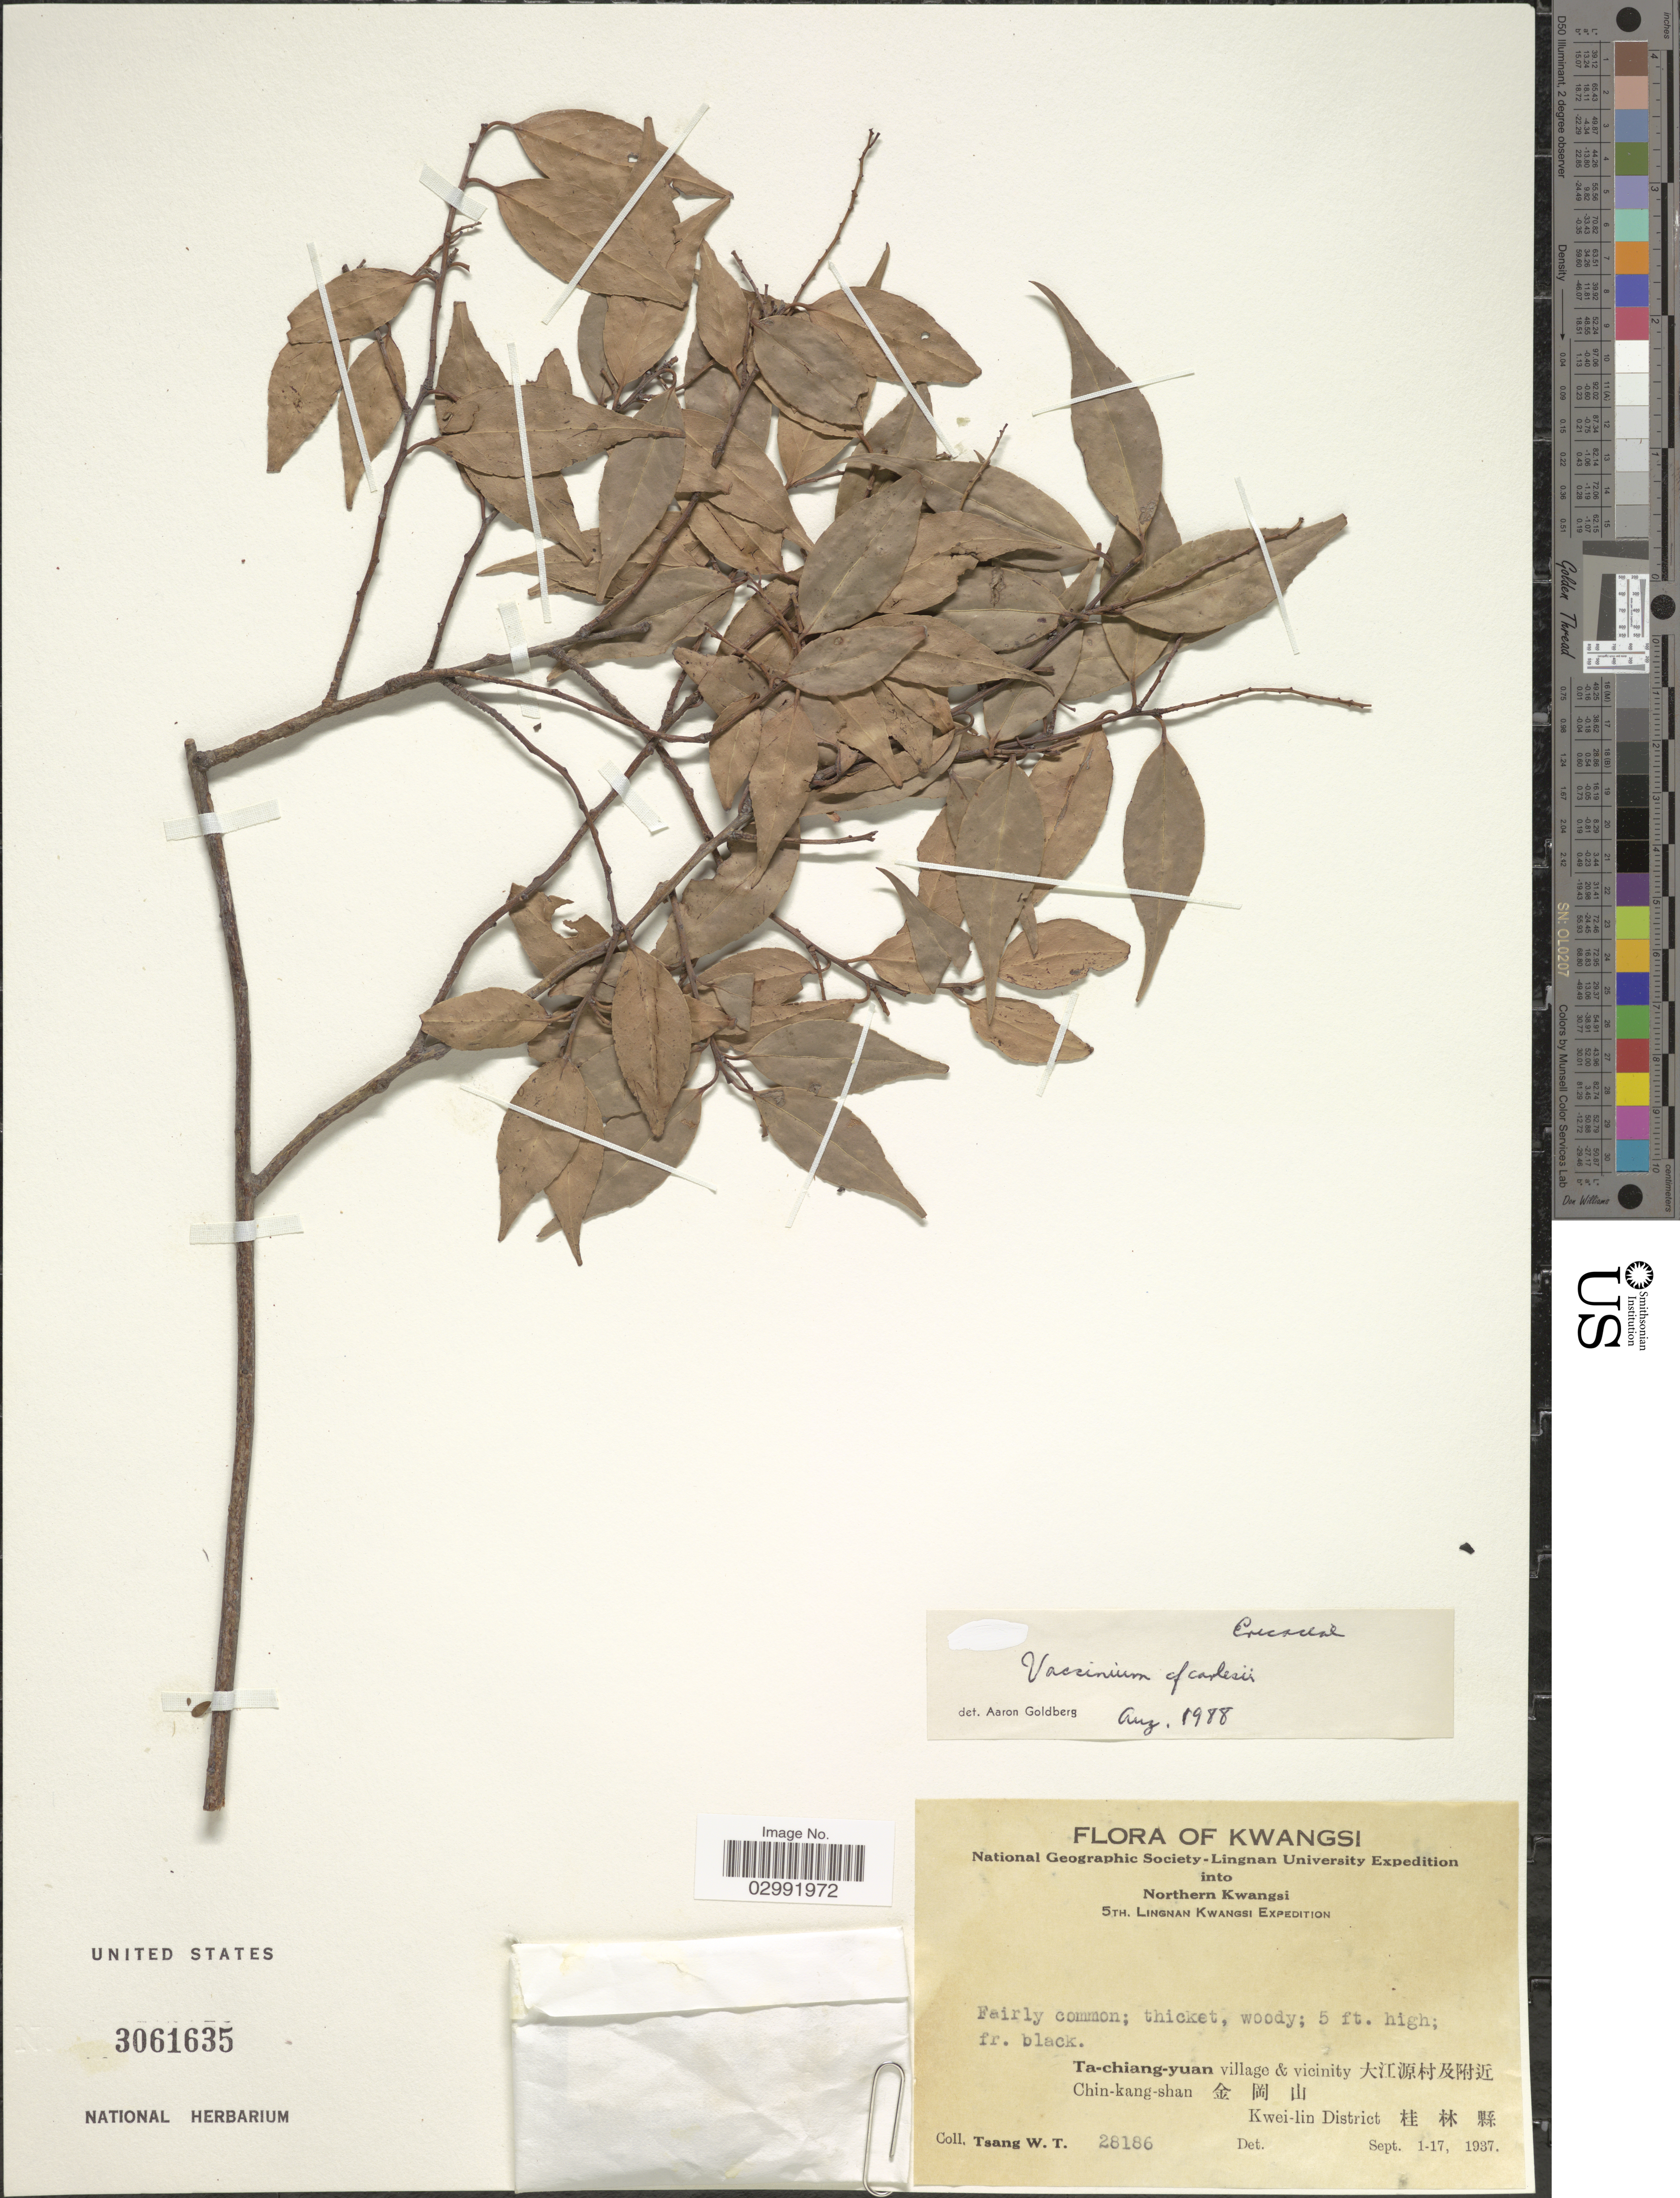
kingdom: Plantae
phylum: Tracheophyta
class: Magnoliopsida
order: Ericales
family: Ericaceae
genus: Vaccinium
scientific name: Vaccinium carlesii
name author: Dunn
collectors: W. T. Tsang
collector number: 28186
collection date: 1937-09-01/1937-09-17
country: China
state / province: Guangxi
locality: Kwangsi, Northern Kwangsi. Ta-chiang-yuan village & vicinity. Chin-kang-shan, Kwei-lin District.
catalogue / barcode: US 3061635